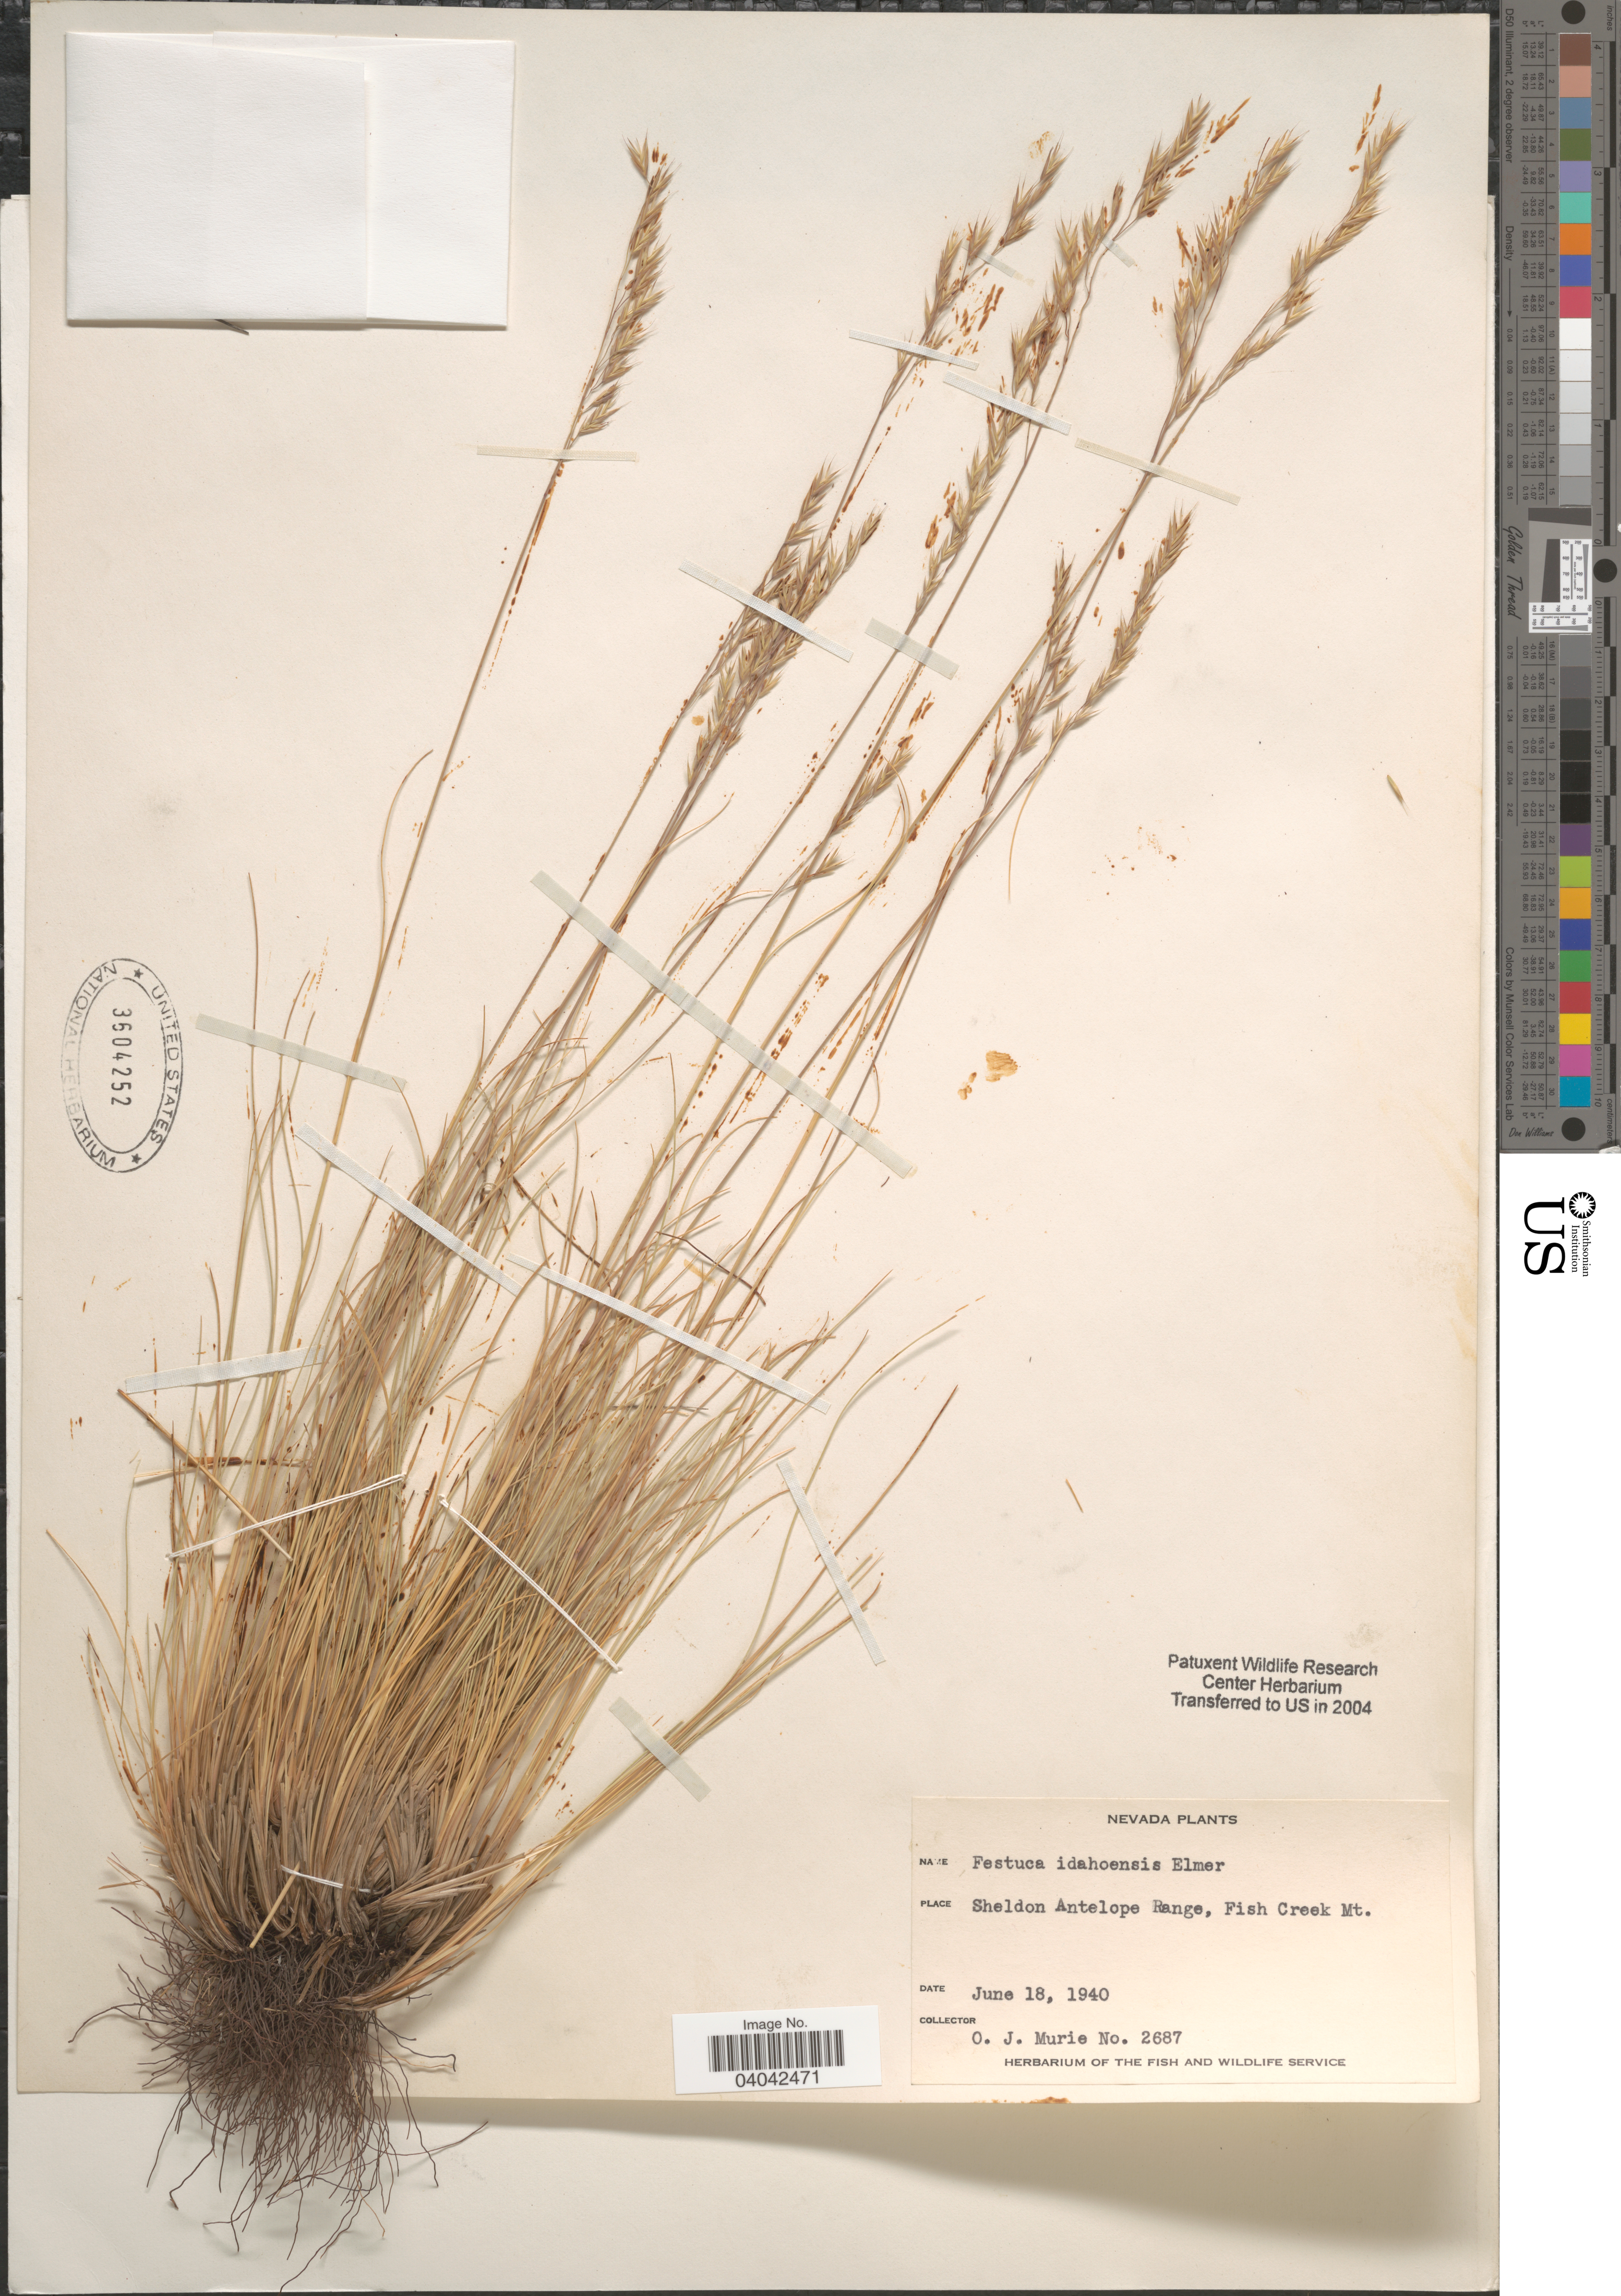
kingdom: Plantae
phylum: Tracheophyta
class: Liliopsida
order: Poales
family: Poaceae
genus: Festuca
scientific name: Festuca idahoensis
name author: Elmer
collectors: O. Murie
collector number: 2687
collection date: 1940-06-18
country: United States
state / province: Nevada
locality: Sheldon Antelope Range, Fish Creek Mt.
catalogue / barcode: US 3604252